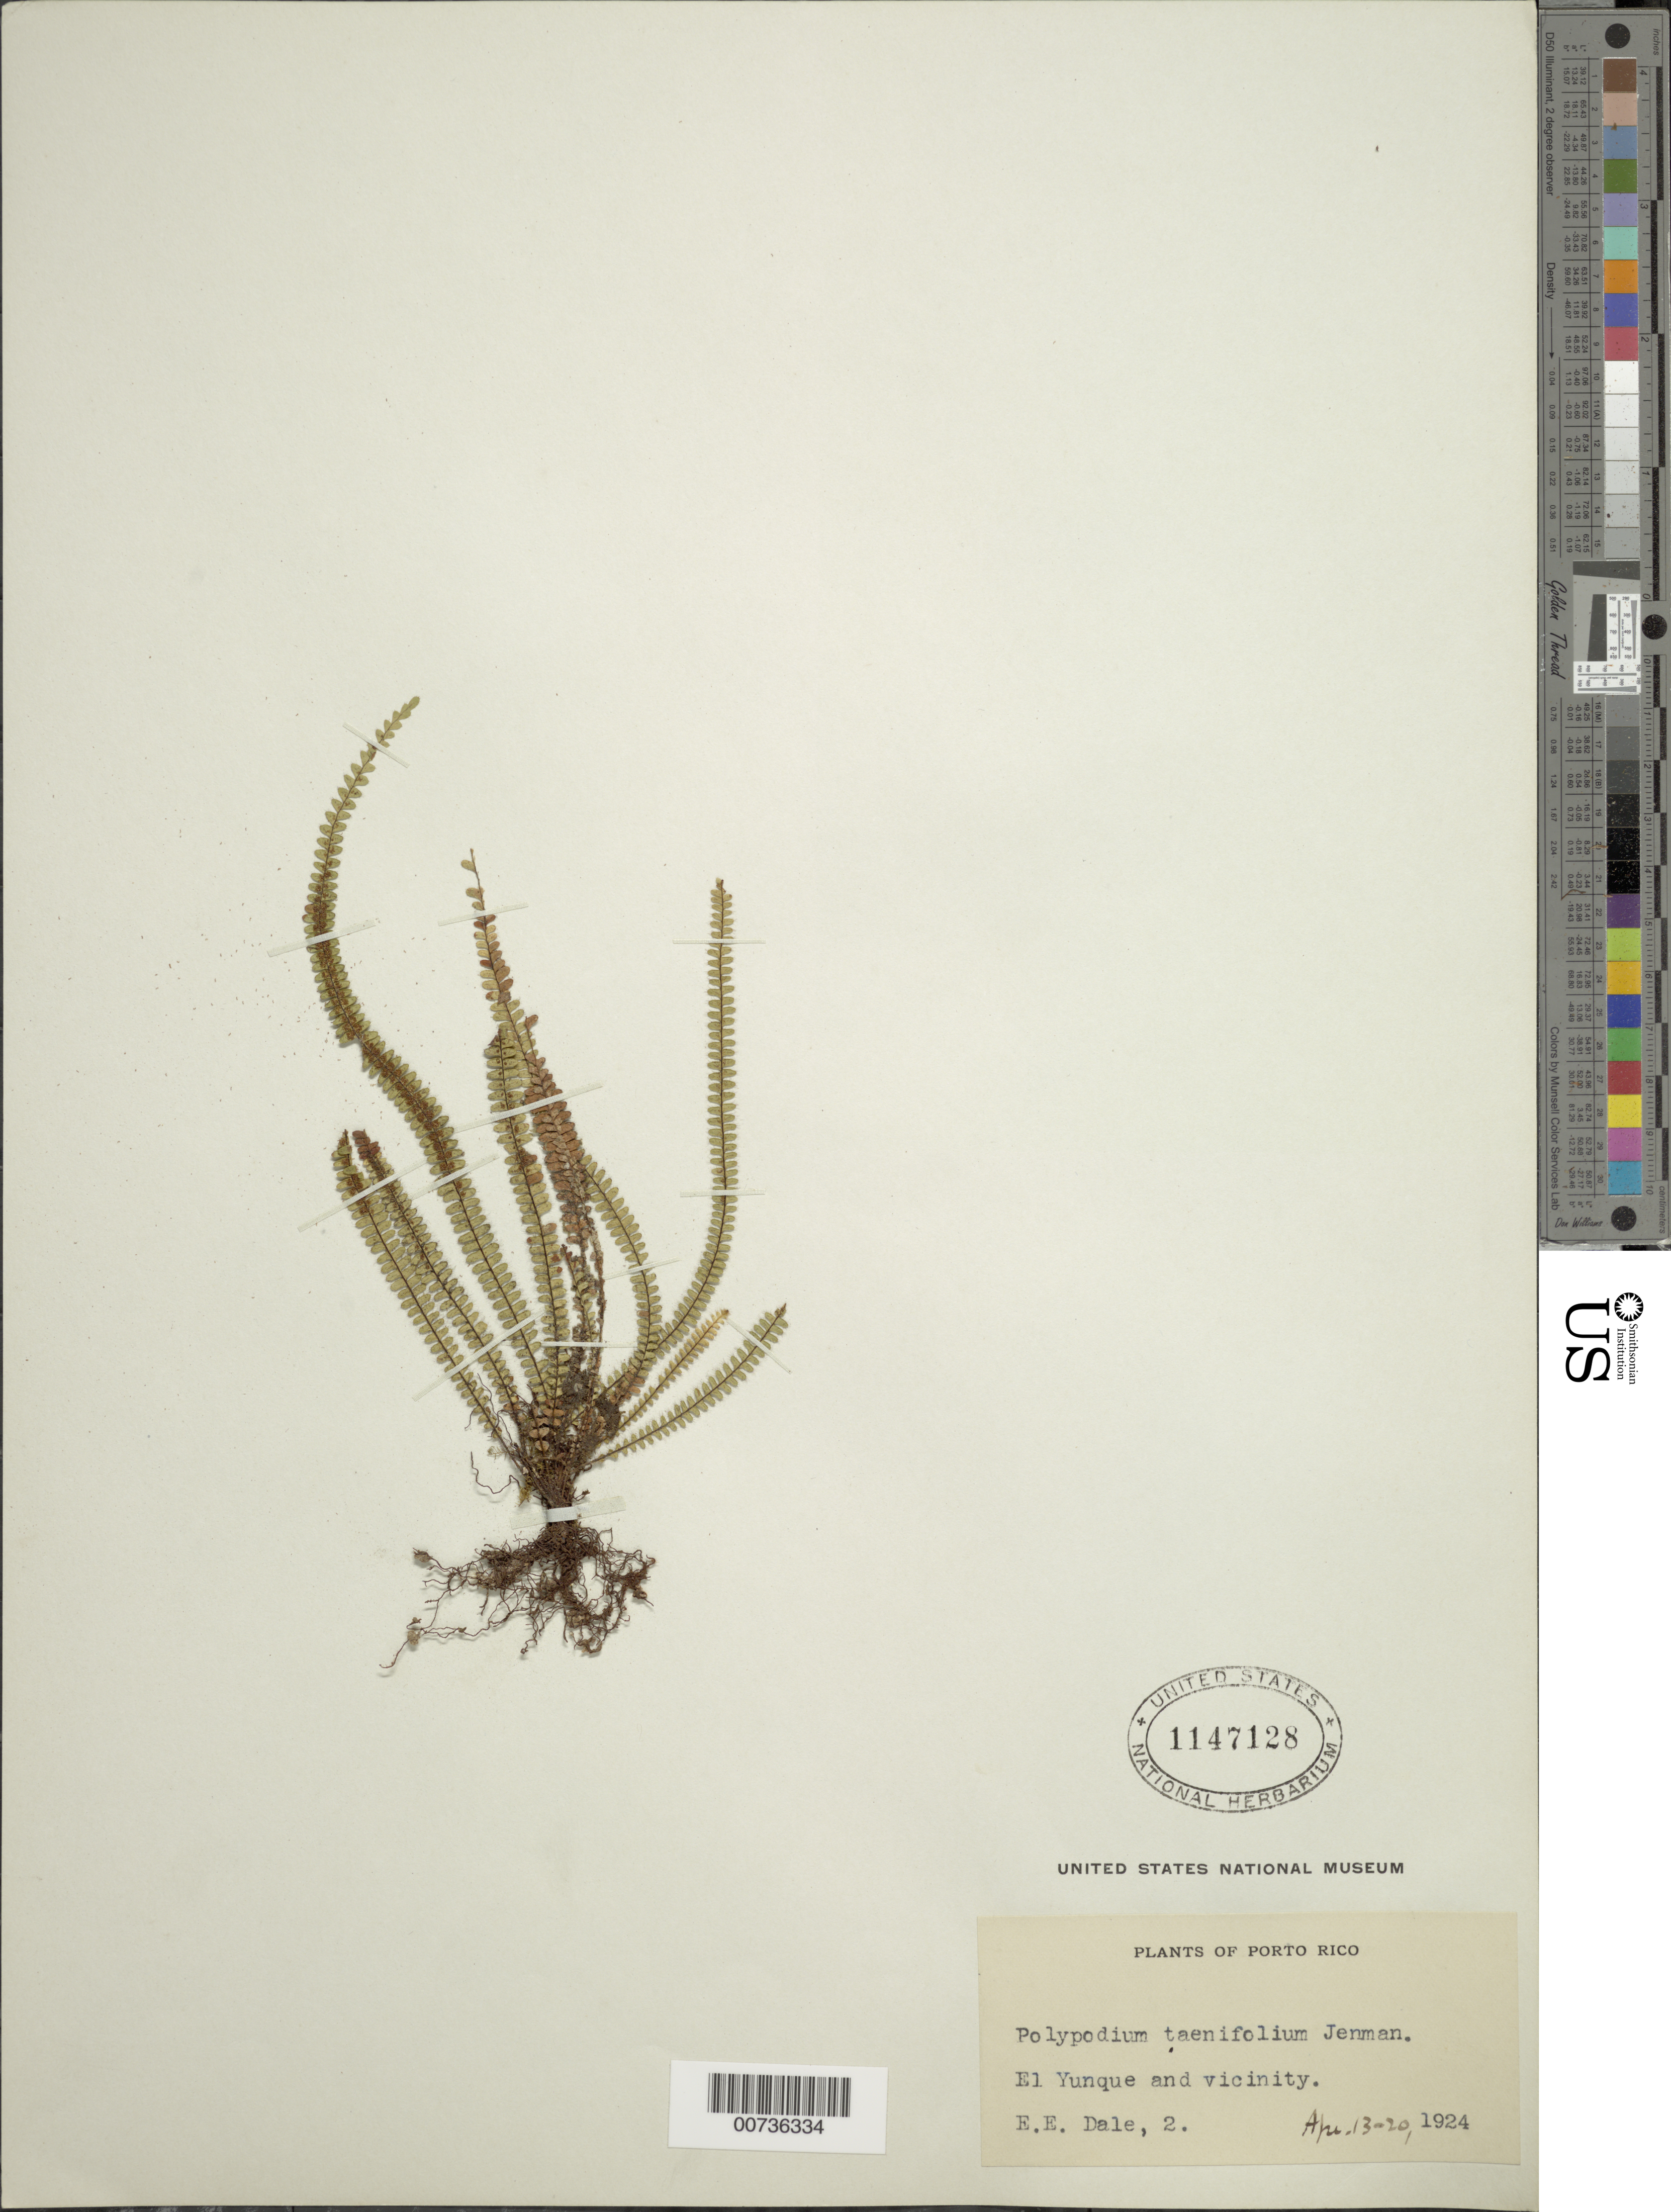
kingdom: Plantae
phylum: Tracheophyta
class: Polypodiopsida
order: Polypodiales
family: Polypodiaceae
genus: Moranopteris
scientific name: Moranopteris taenifolia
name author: (Jenman) R. Y. Hirai & J. Prado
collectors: E. Dale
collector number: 2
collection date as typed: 13 Apr 1924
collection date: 1924-04-13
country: Puerto Rico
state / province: Río Grande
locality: El Yunque and vicinity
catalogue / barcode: US 1147128